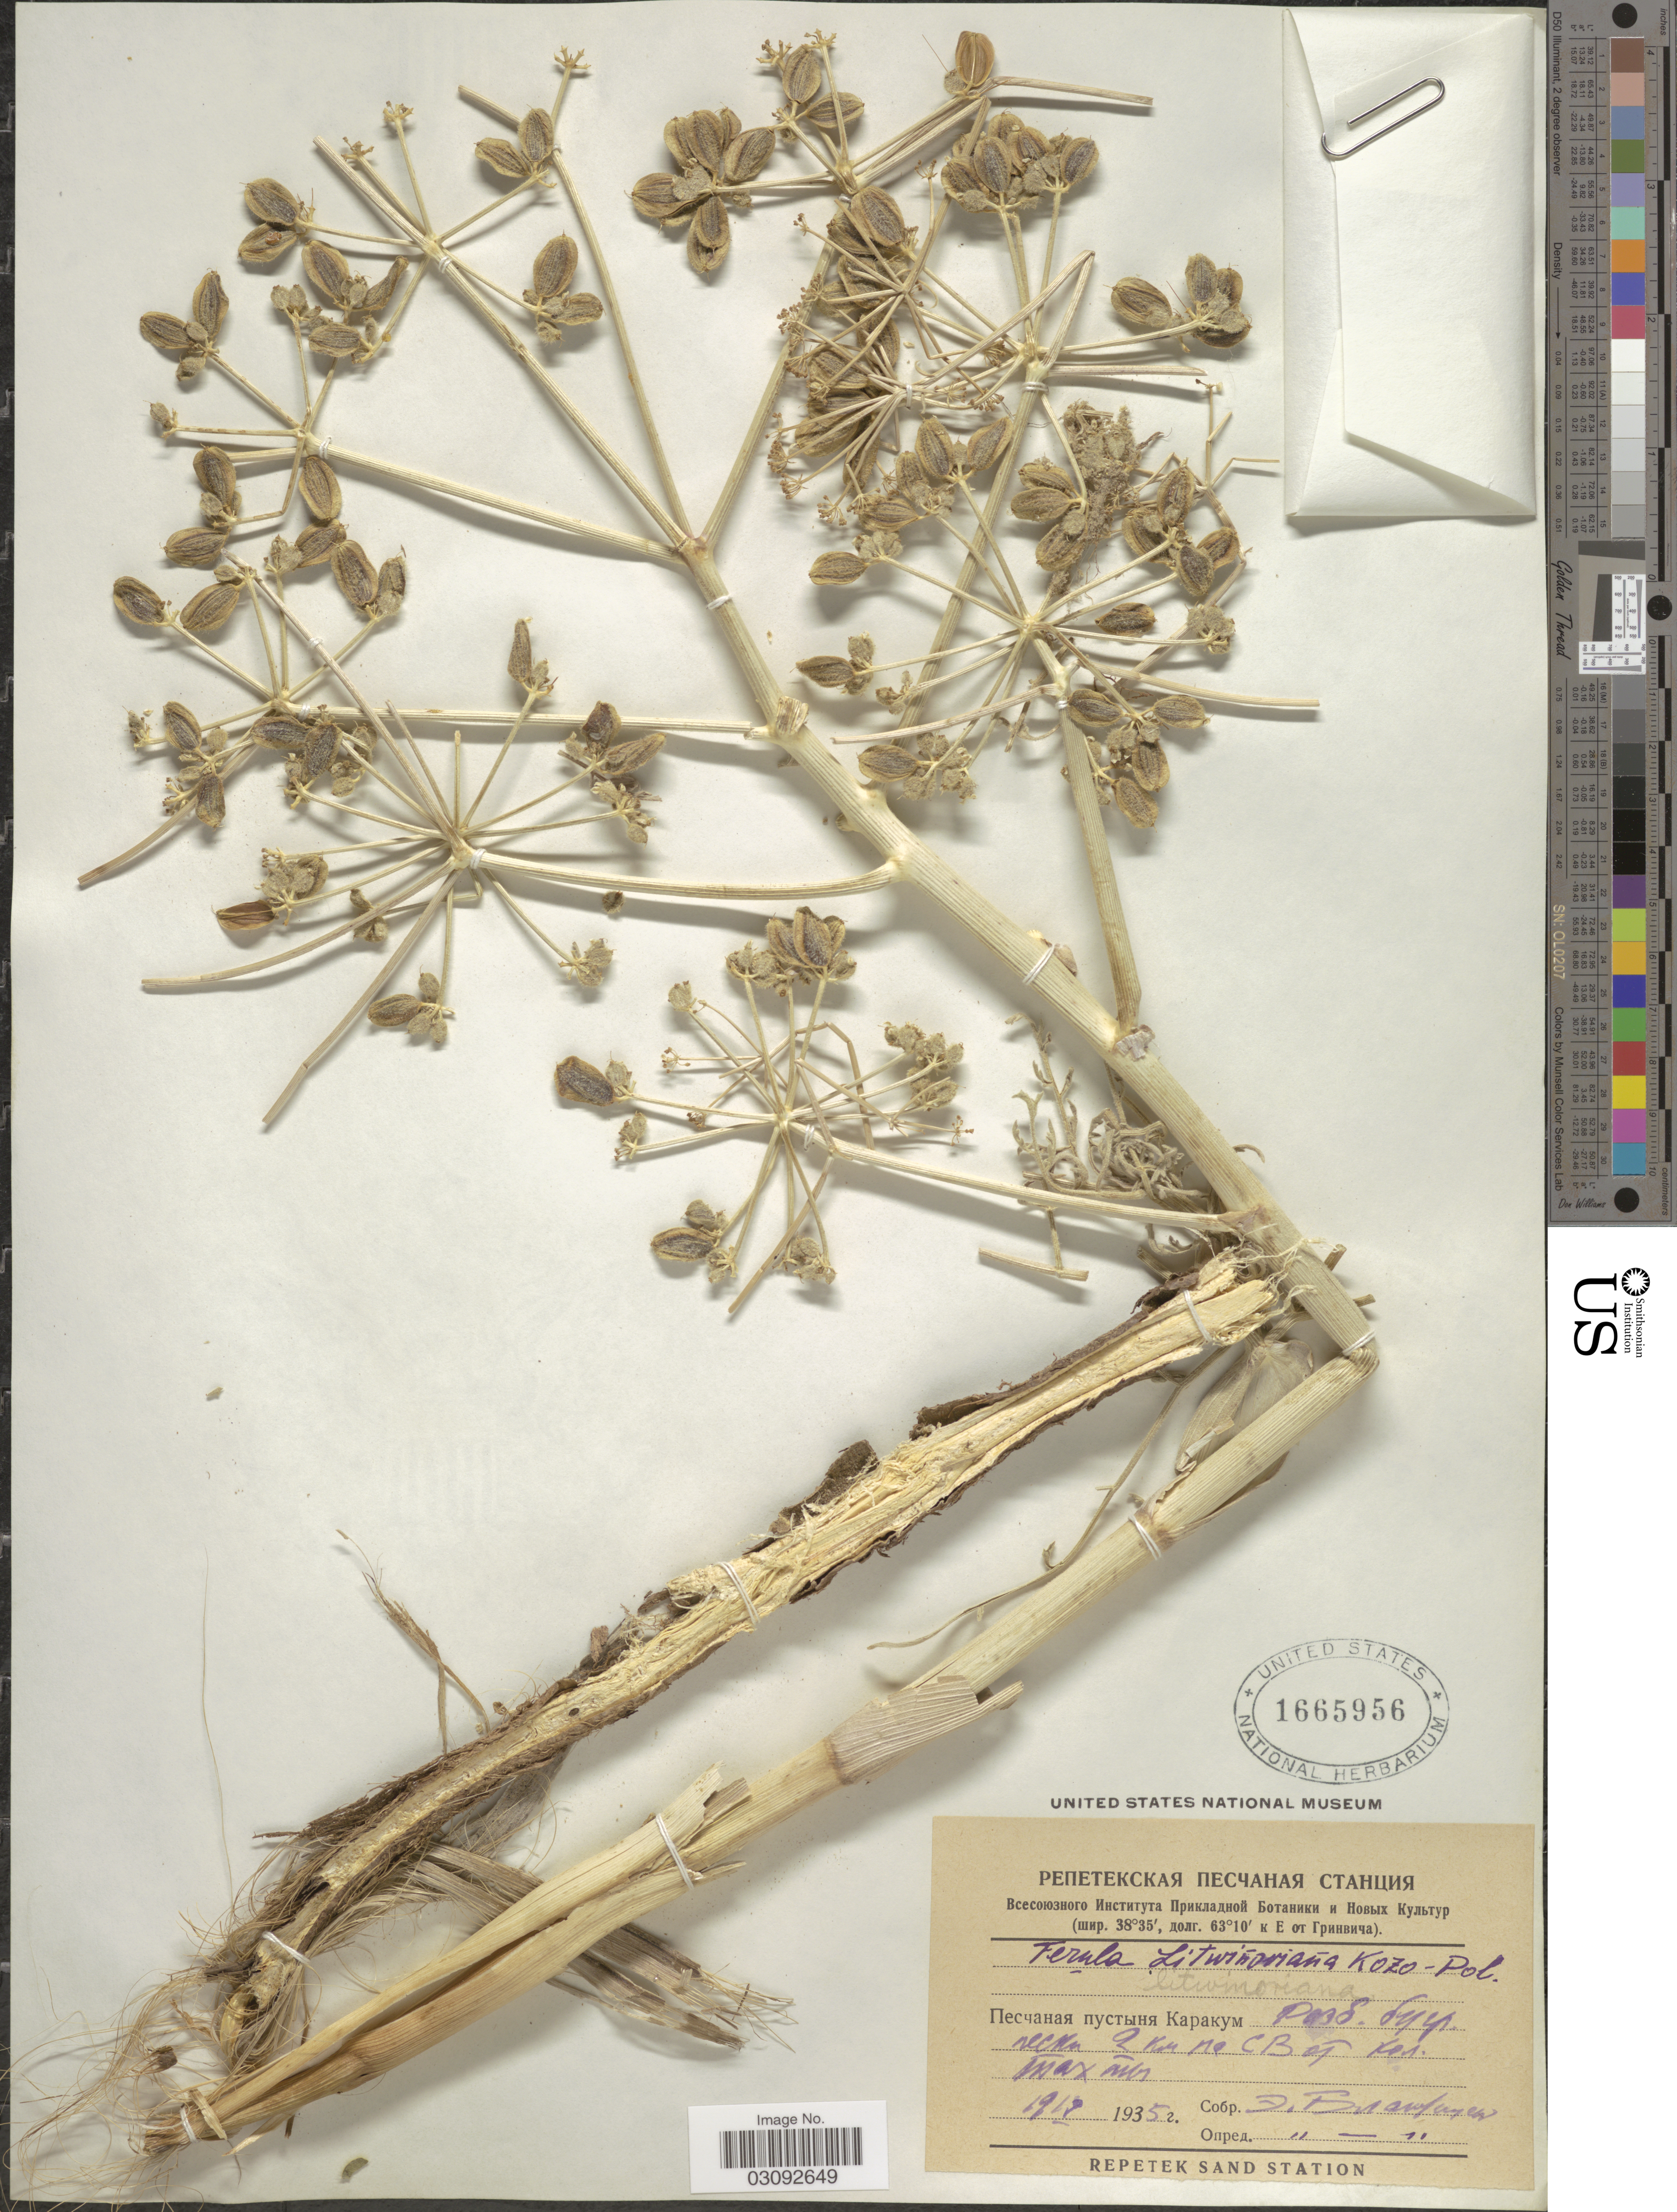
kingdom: Plantae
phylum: Tracheophyta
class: Magnoliopsida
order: Apiales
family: Apiaceae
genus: Ferula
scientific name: Ferula litwinowiana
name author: Koso-Pol.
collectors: E. Blagoveshensky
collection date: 1935-05-19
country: Turkmenistan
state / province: Lebap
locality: Karakum Desert, Repetek Station, 2 km SE from Kolodets Takhty.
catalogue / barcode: US 1665956